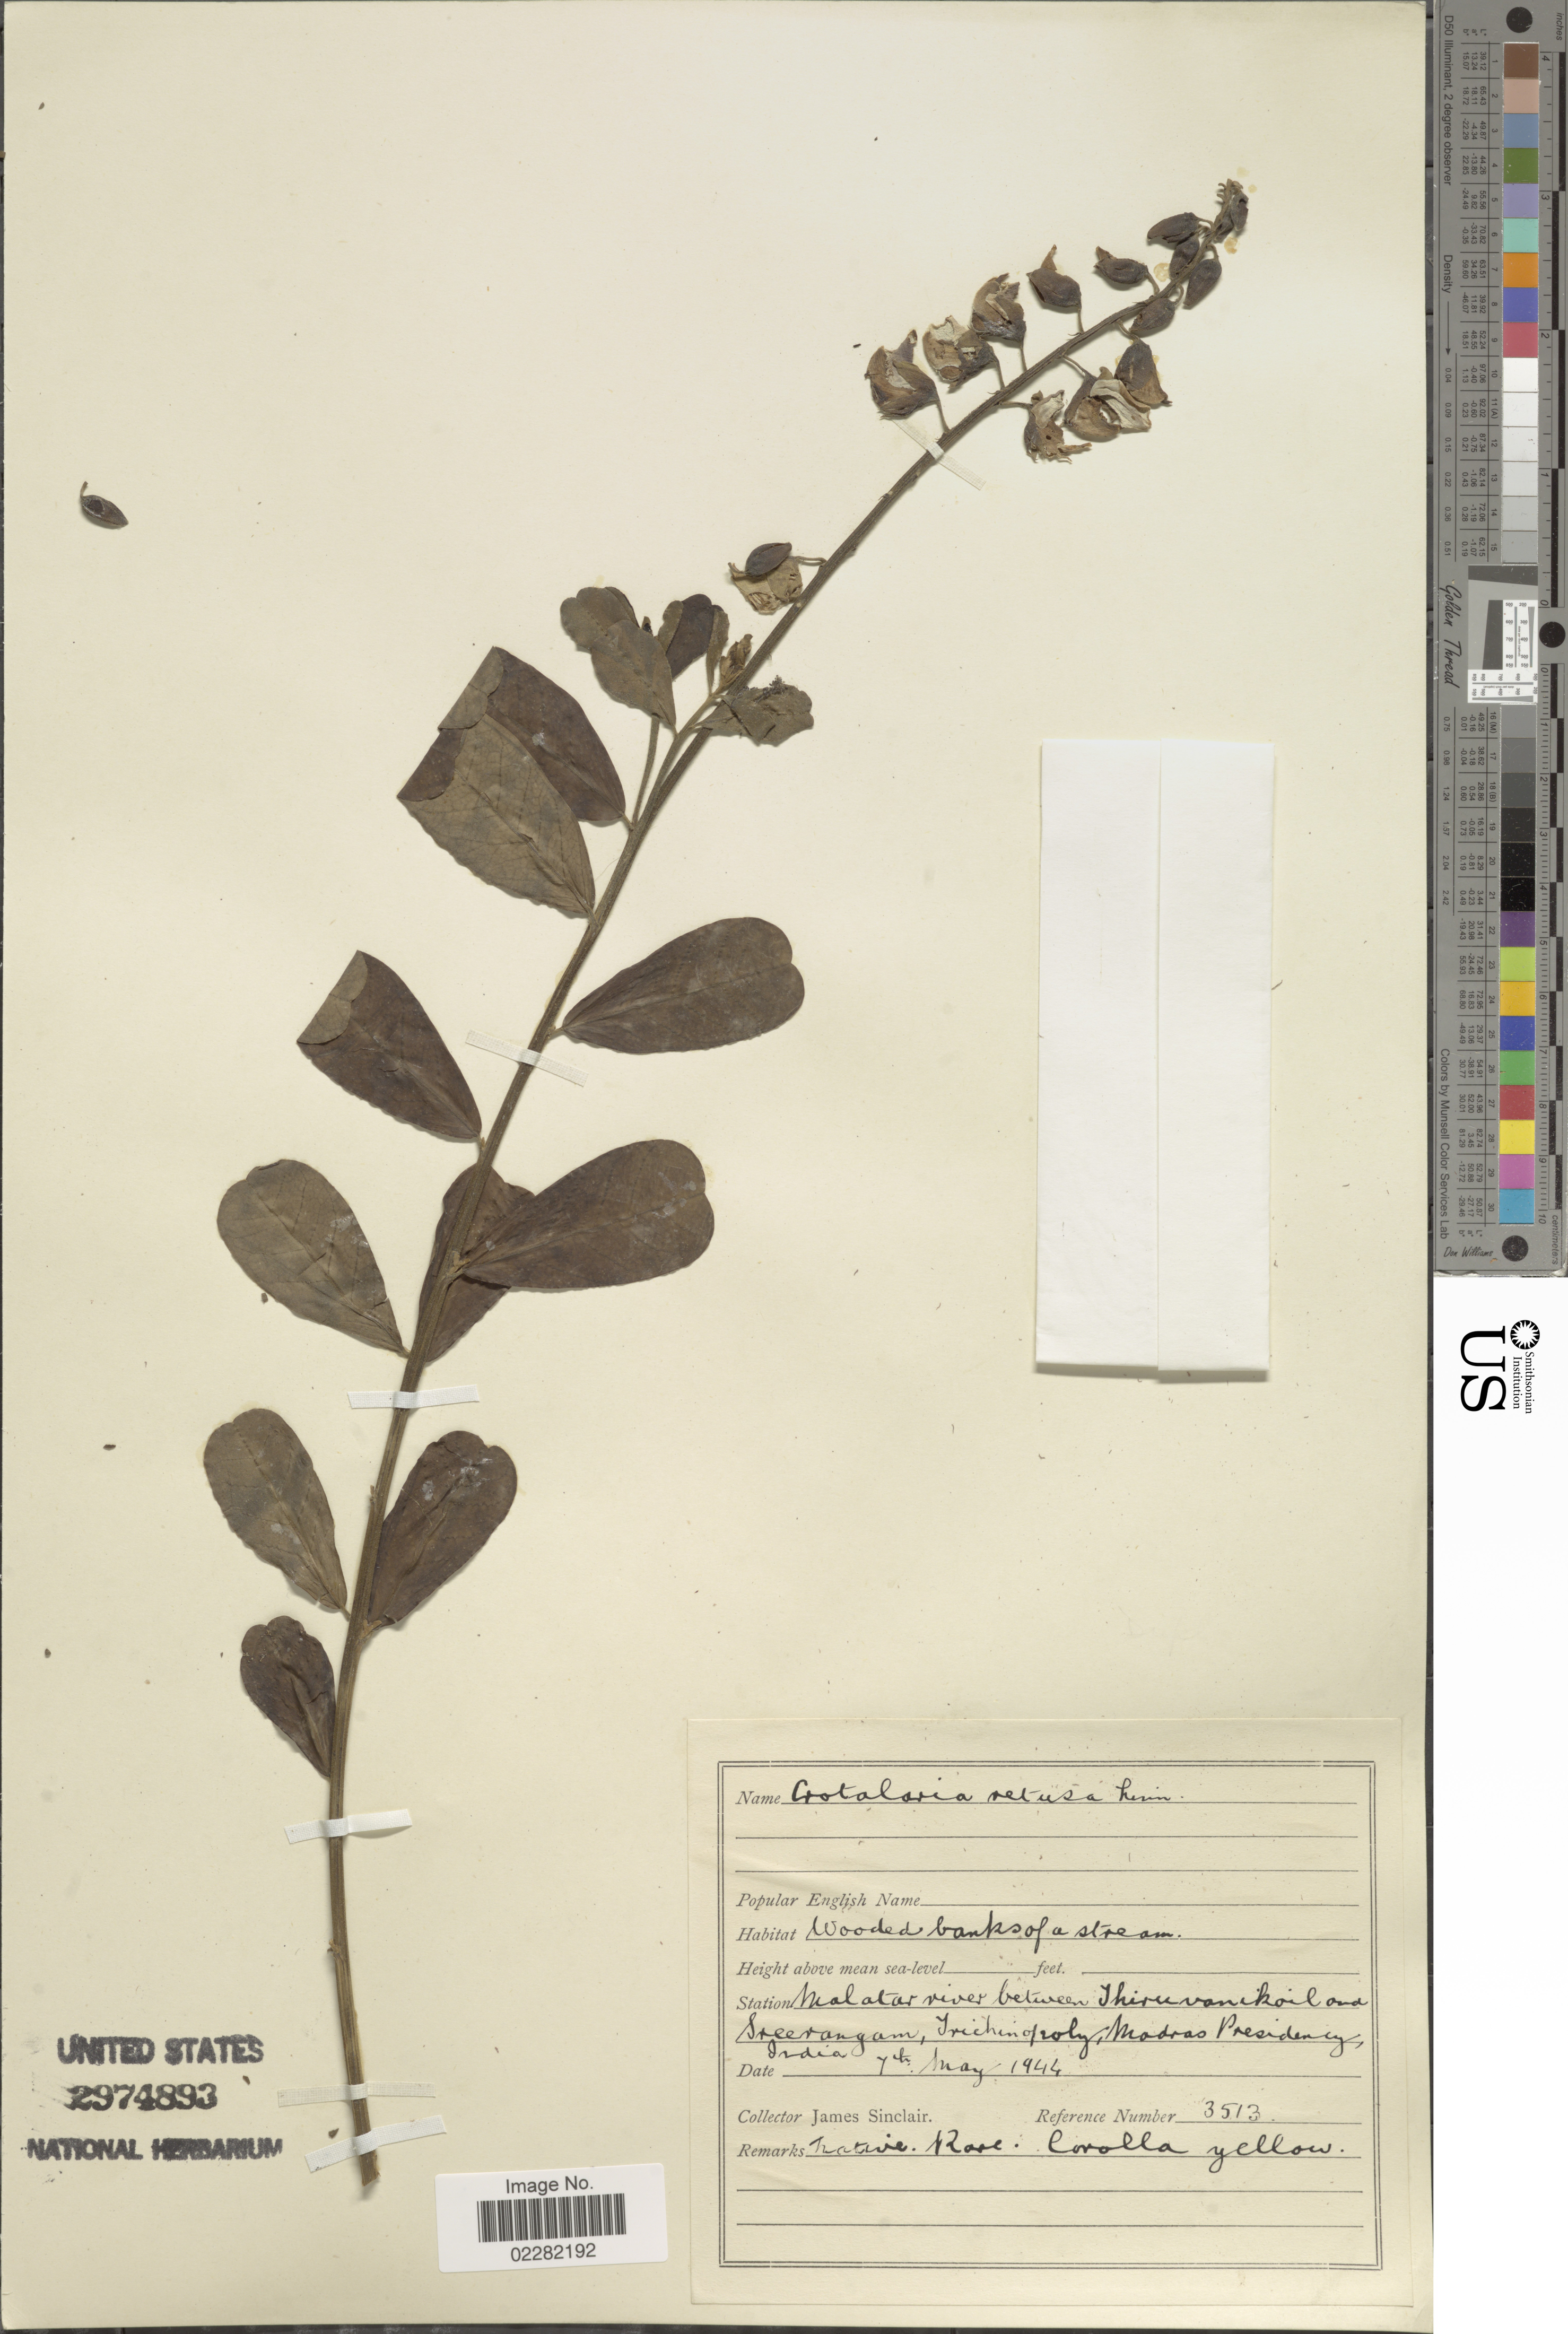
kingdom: Plantae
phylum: Tracheophyta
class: Magnoliopsida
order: Fabales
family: Fabaceae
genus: Crotalaria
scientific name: Crotalaria retusa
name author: L.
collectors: J. Sinclair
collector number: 3513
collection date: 1944-05-07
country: India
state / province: Tamil Nadu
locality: Malatar river between Thiruvanikoil and Srirangam, Trichinopoly, Madras Presidency.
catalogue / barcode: US 2974893